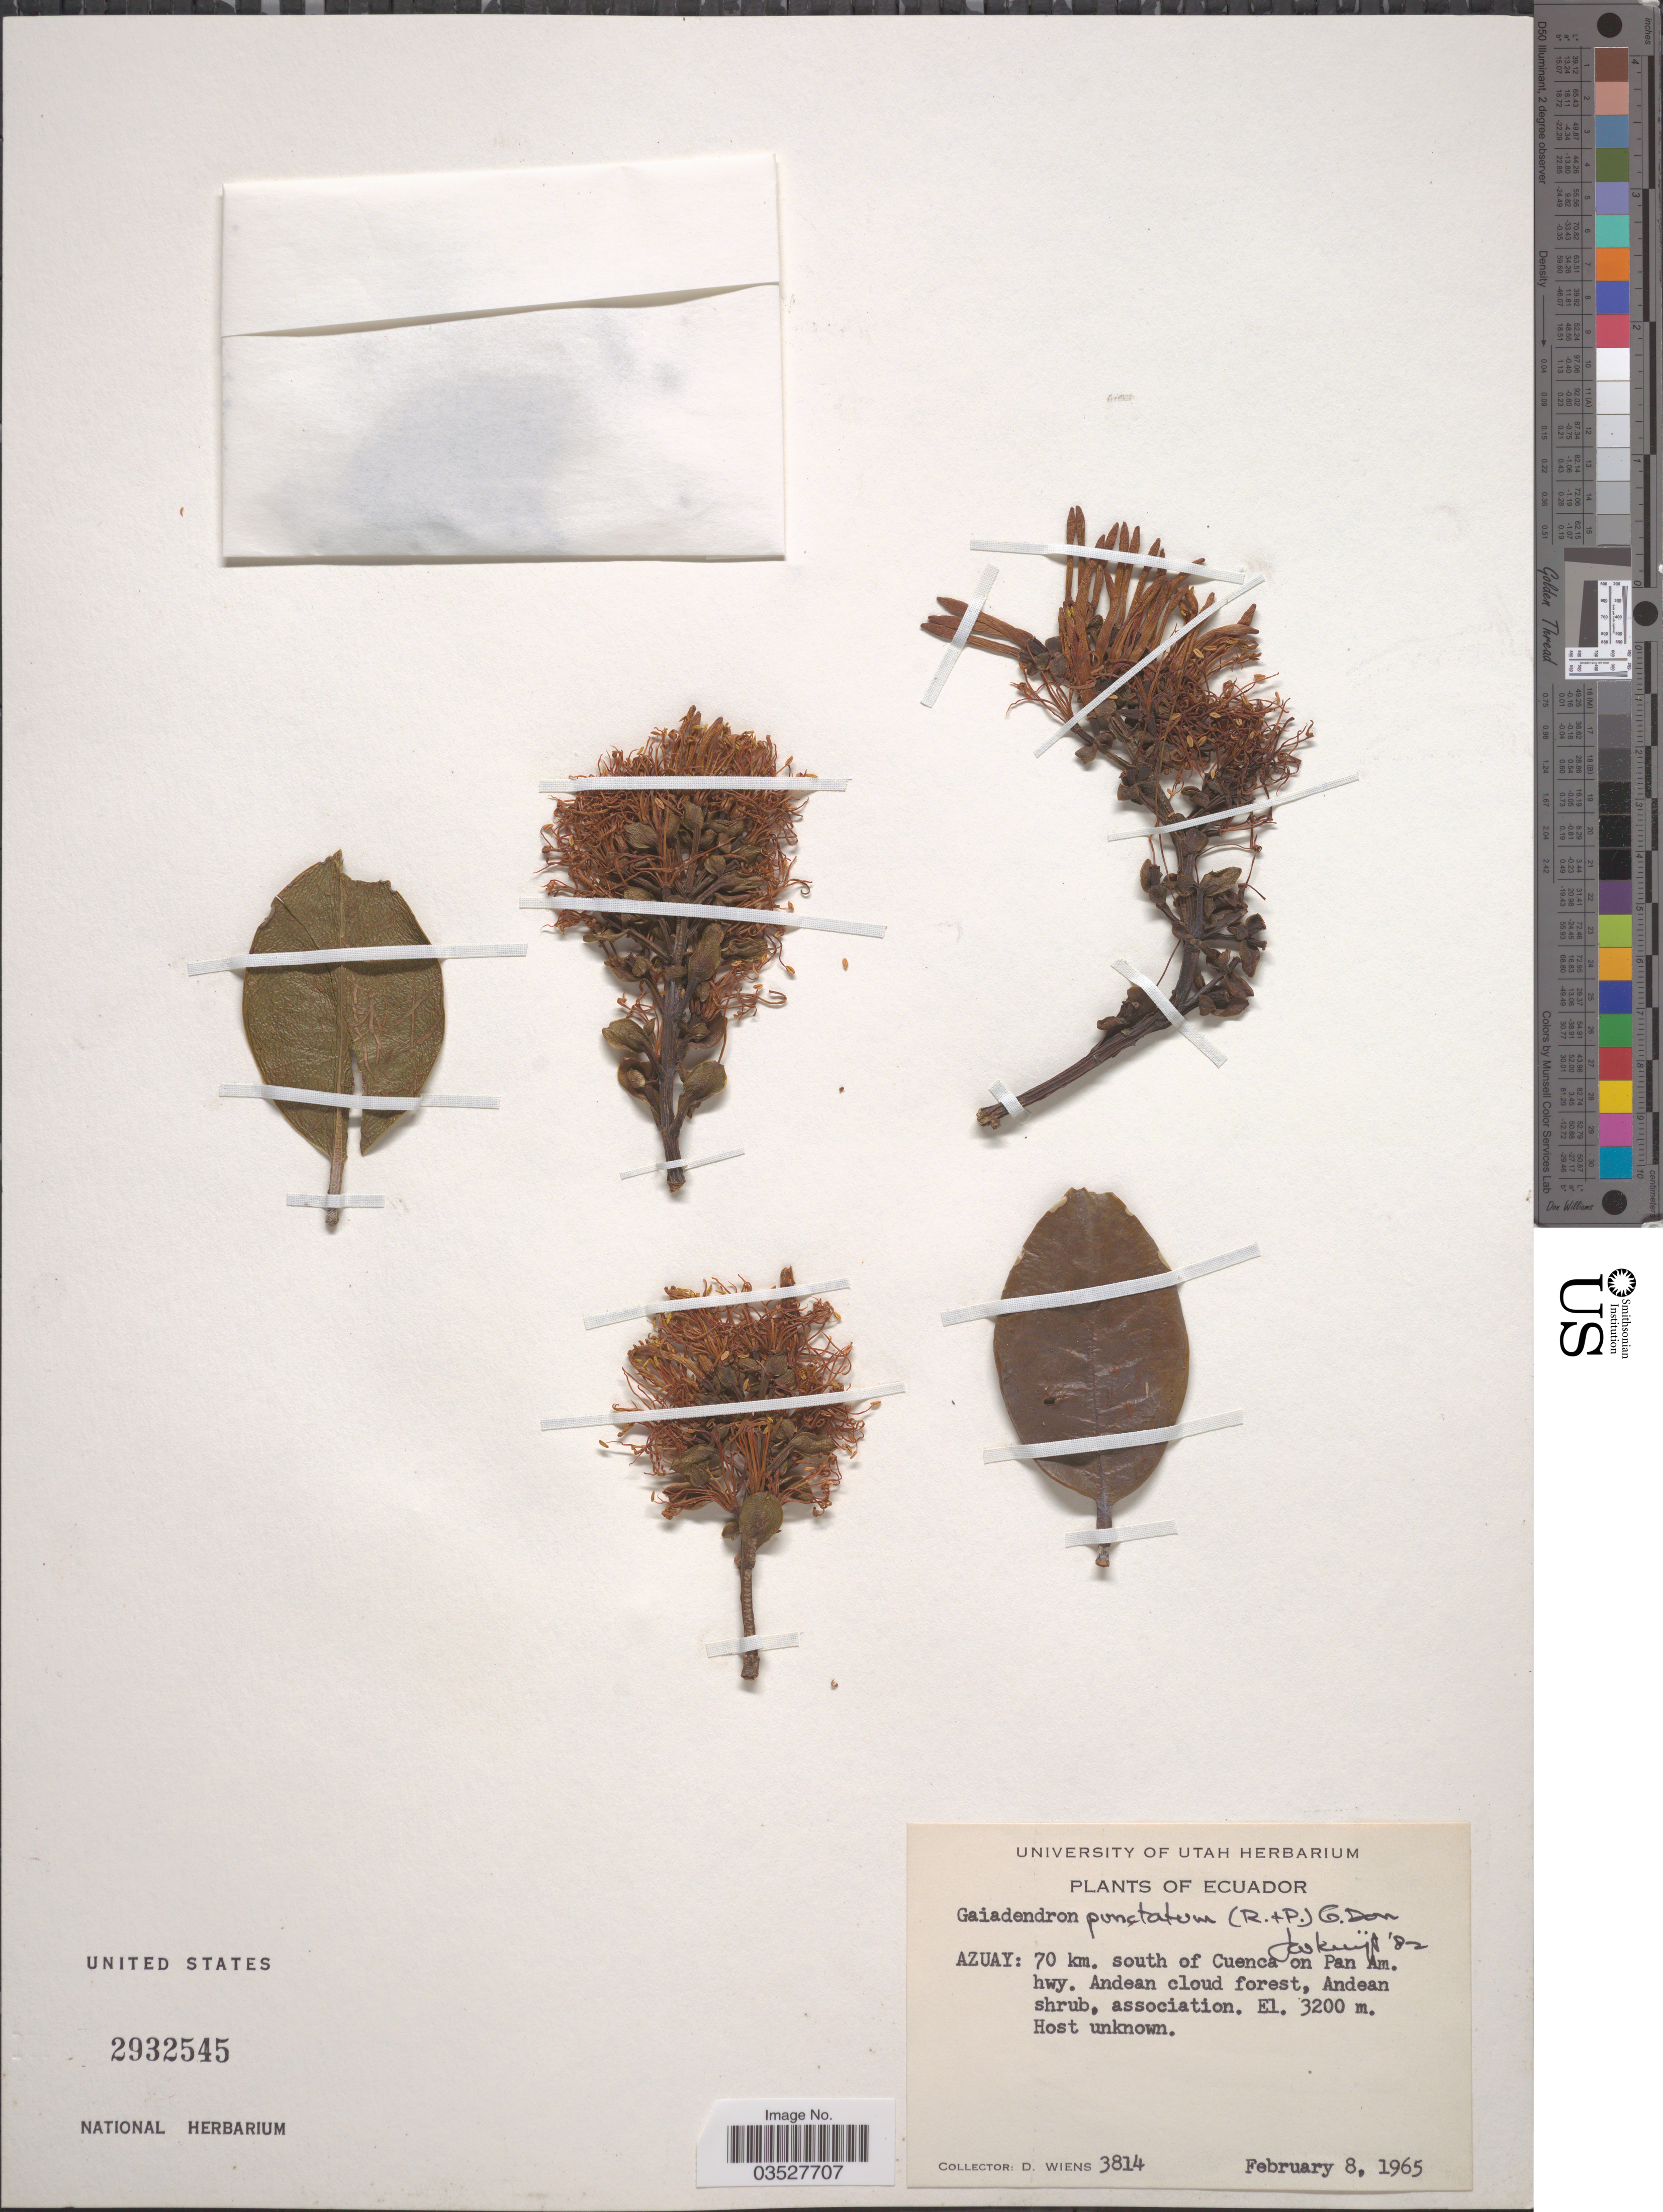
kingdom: Plantae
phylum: Tracheophyta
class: Magnoliopsida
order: Santalales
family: Loranthaceae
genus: Gaiadendron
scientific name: Gaiadendron punctatum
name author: (Ruiz & Pav.) G. Don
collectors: D. Wiens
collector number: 3814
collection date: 1965-02-08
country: Ecuador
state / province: Azuay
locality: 70 km. south of Cuenca on Pan Am. hwy.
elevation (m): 3200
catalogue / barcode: US 2932545